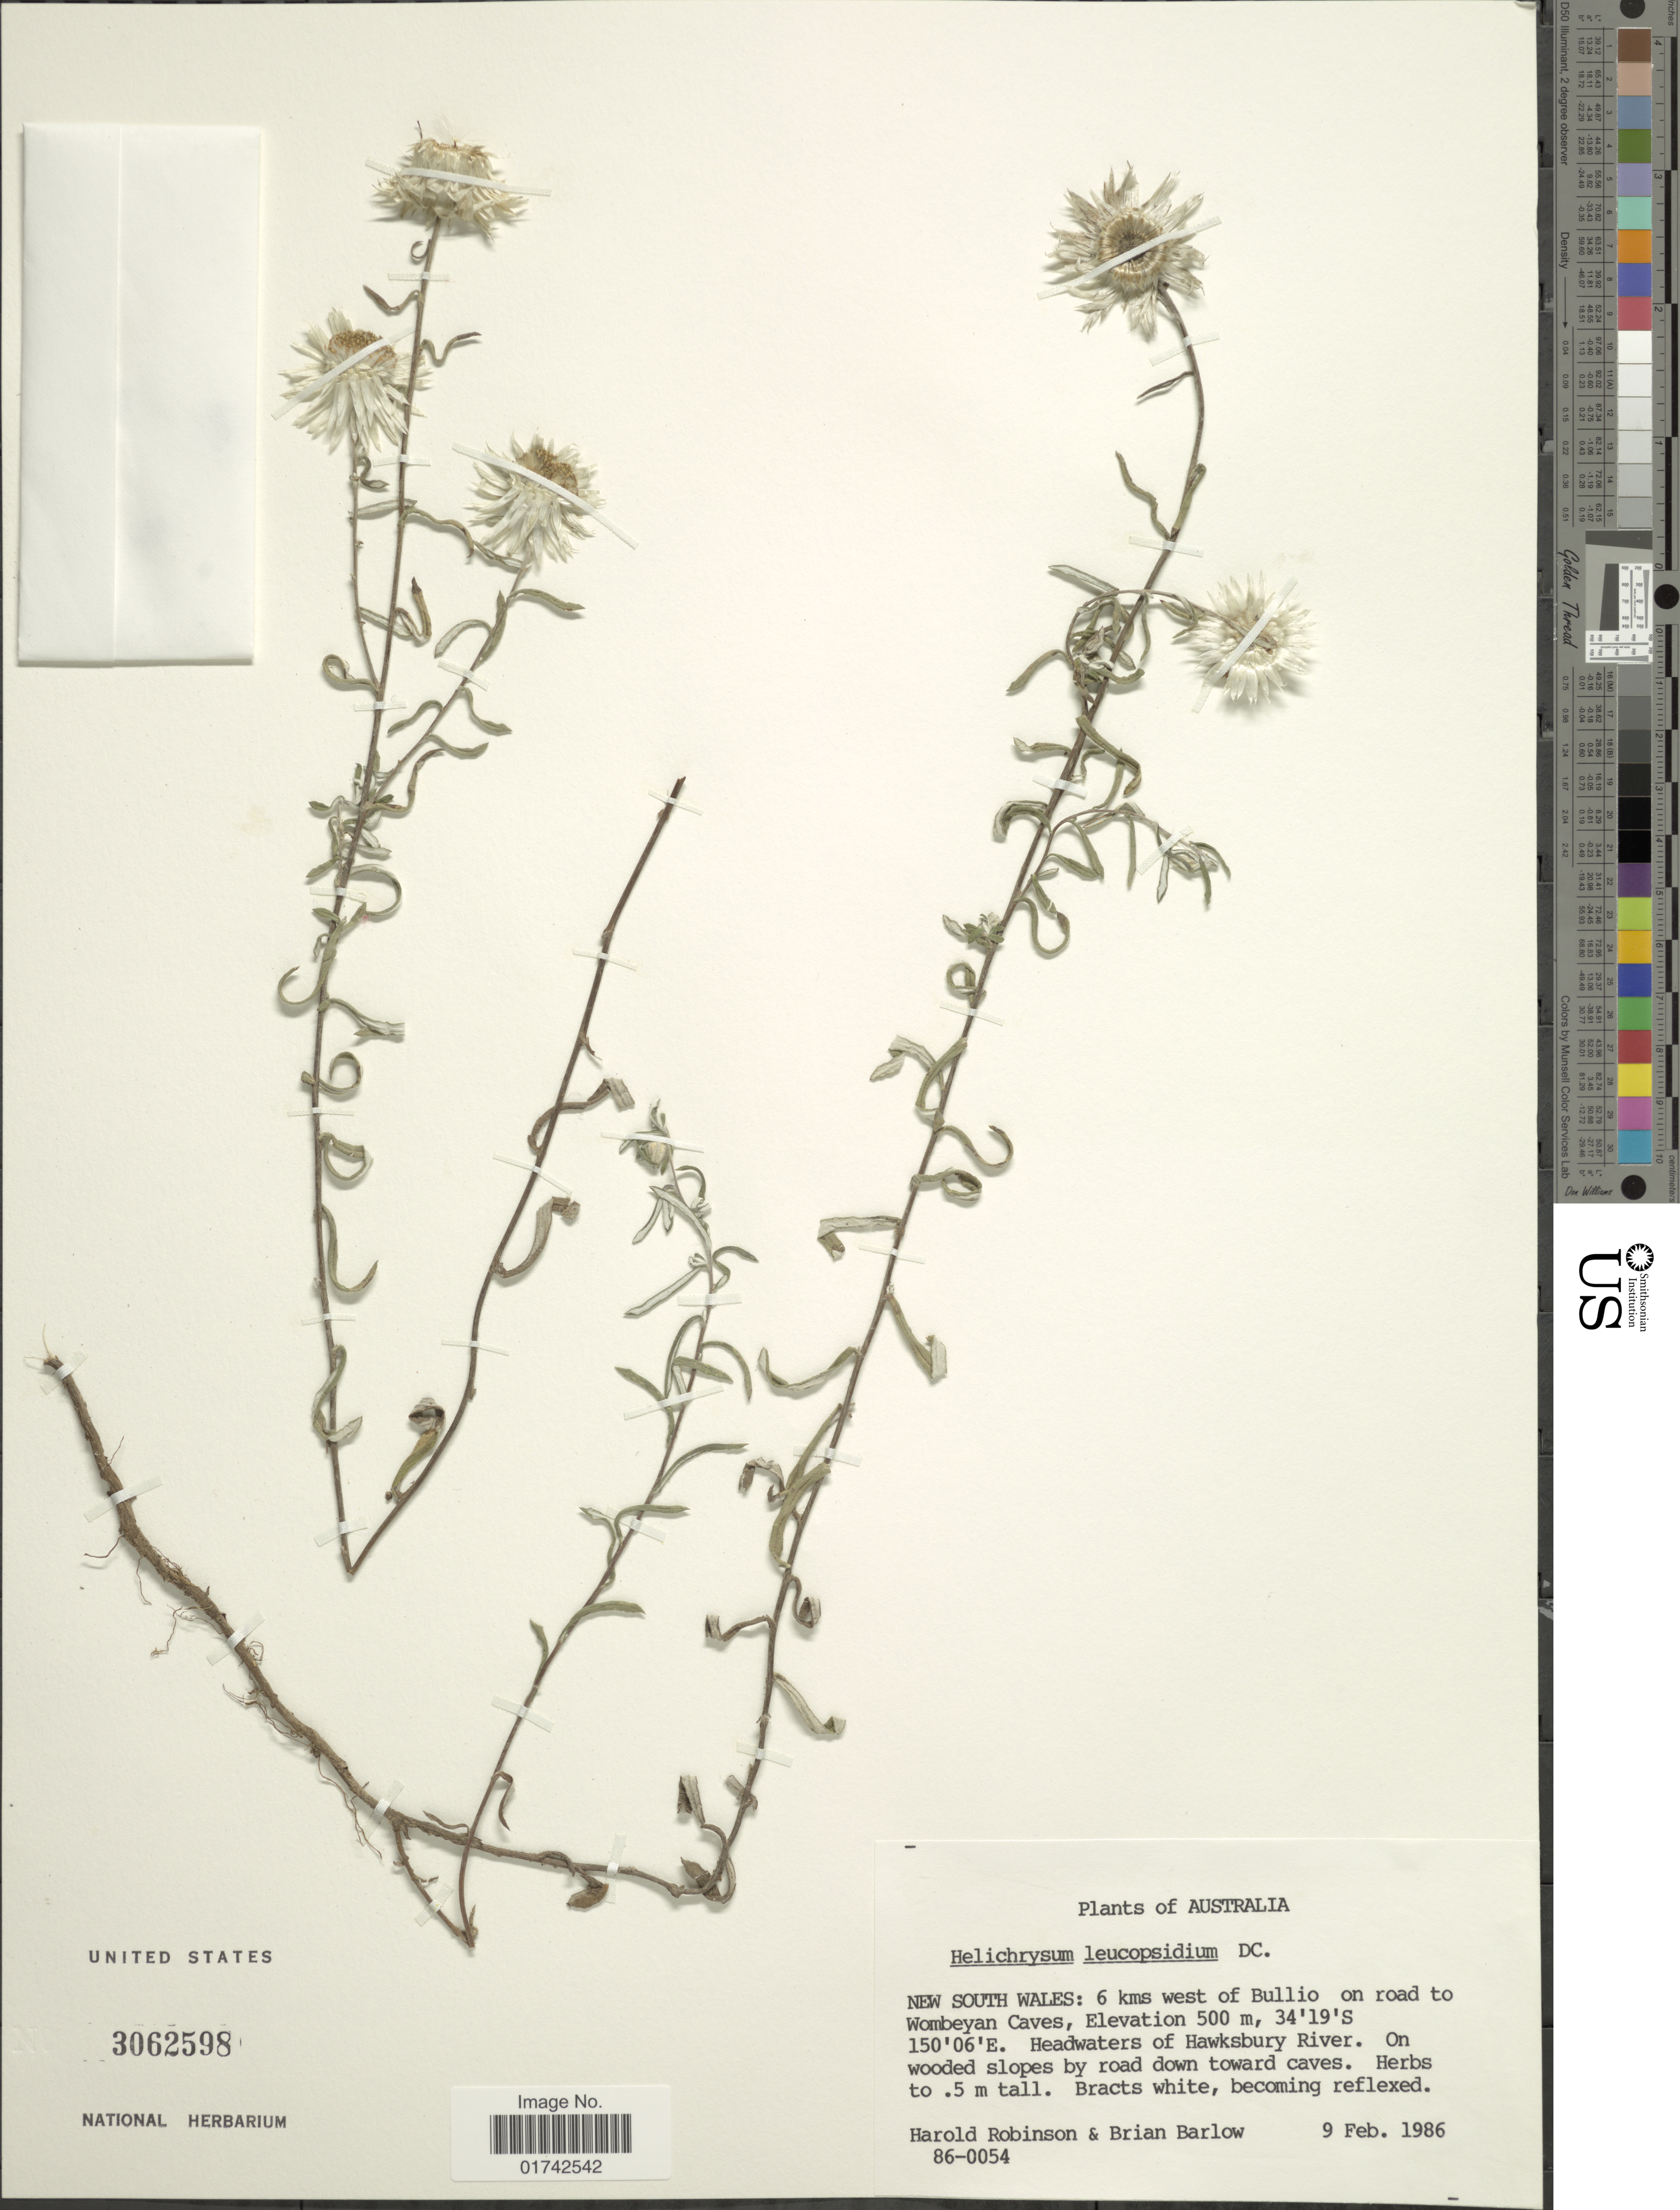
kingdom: Plantae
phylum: Tracheophyta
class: Magnoliopsida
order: Asterales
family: Asteraceae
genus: Helichrysum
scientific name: Helichrysum leucopsidium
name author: DC.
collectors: H. Robinson & Barlow, B.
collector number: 86-0054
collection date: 1986-02-09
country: Australia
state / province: New South Wales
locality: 6 kms west of Bullio on road to Wombeyan Caves. Headwaters of Hawksbury River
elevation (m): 500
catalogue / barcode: US 3062598